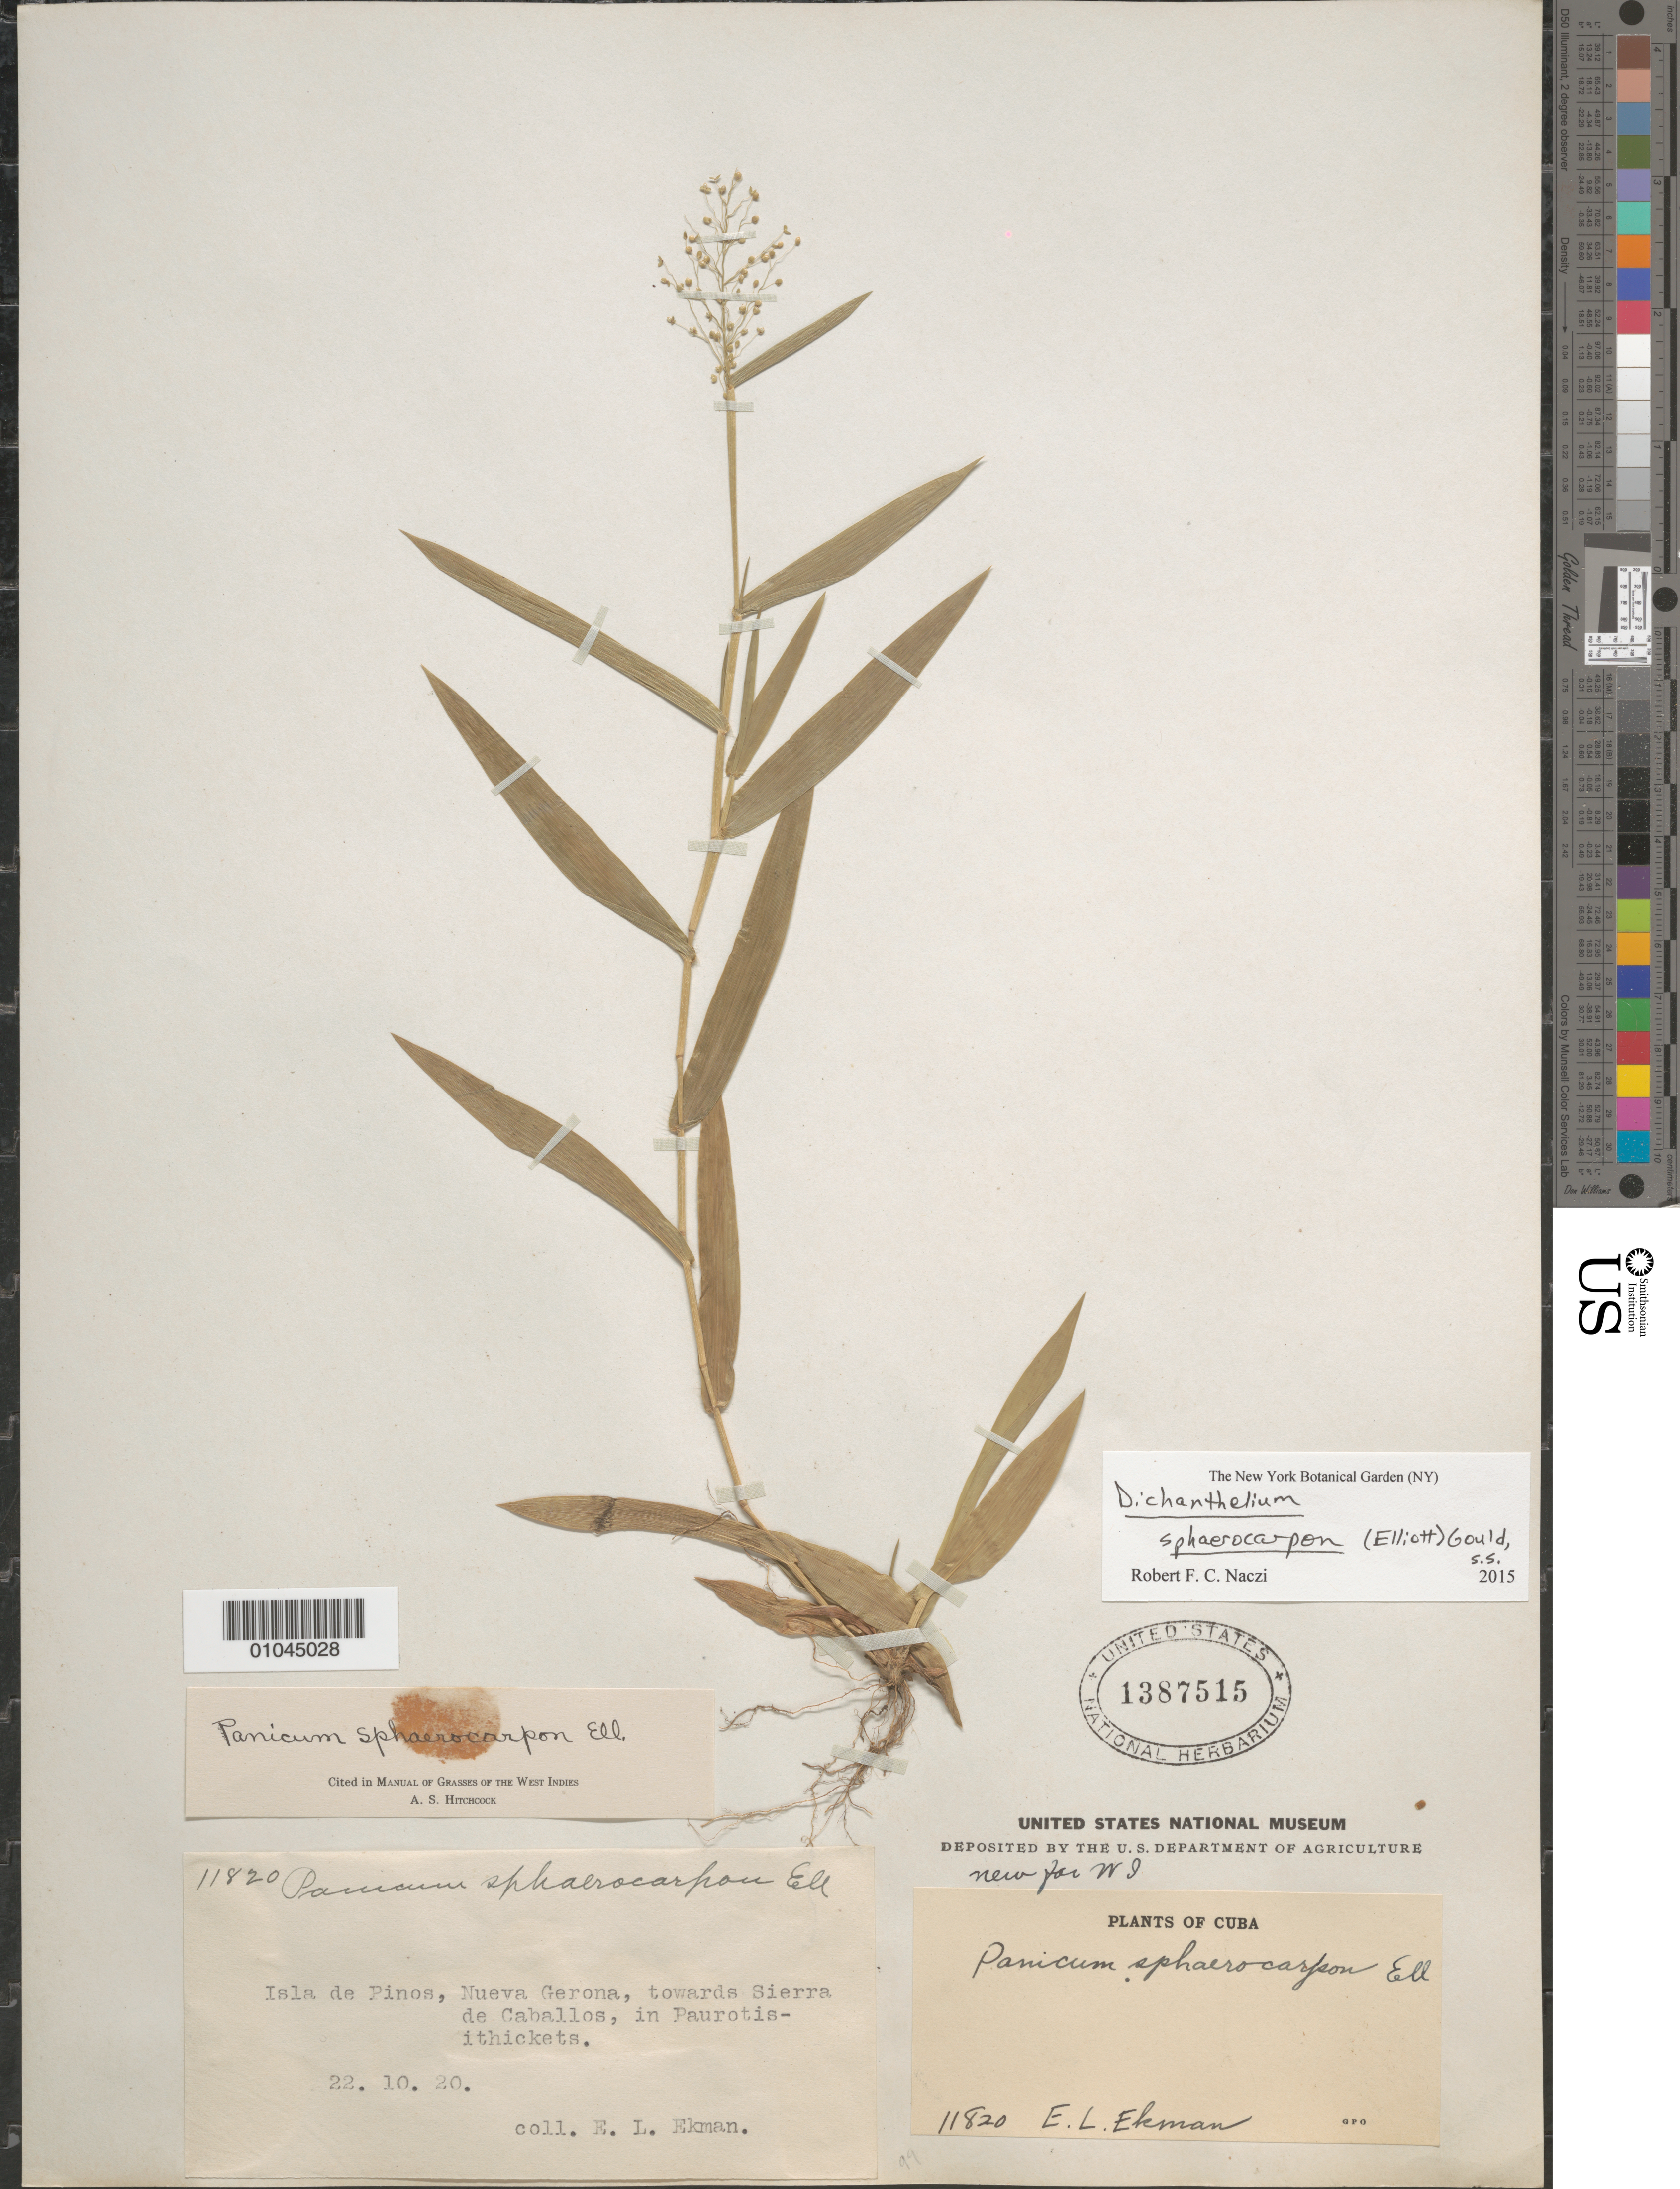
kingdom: Plantae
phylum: Tracheophyta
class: Liliopsida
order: Poales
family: Poaceae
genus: Panicum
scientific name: Panicum sphaerocarpon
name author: Elliott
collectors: E. L. Ekman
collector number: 11820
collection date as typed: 22 Oct 1920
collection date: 1920-10-22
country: Cuba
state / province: Isla de la Juventud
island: Isla de la Juventud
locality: Nueva Gerona, towards Sierra de Caballos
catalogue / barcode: US 1387515